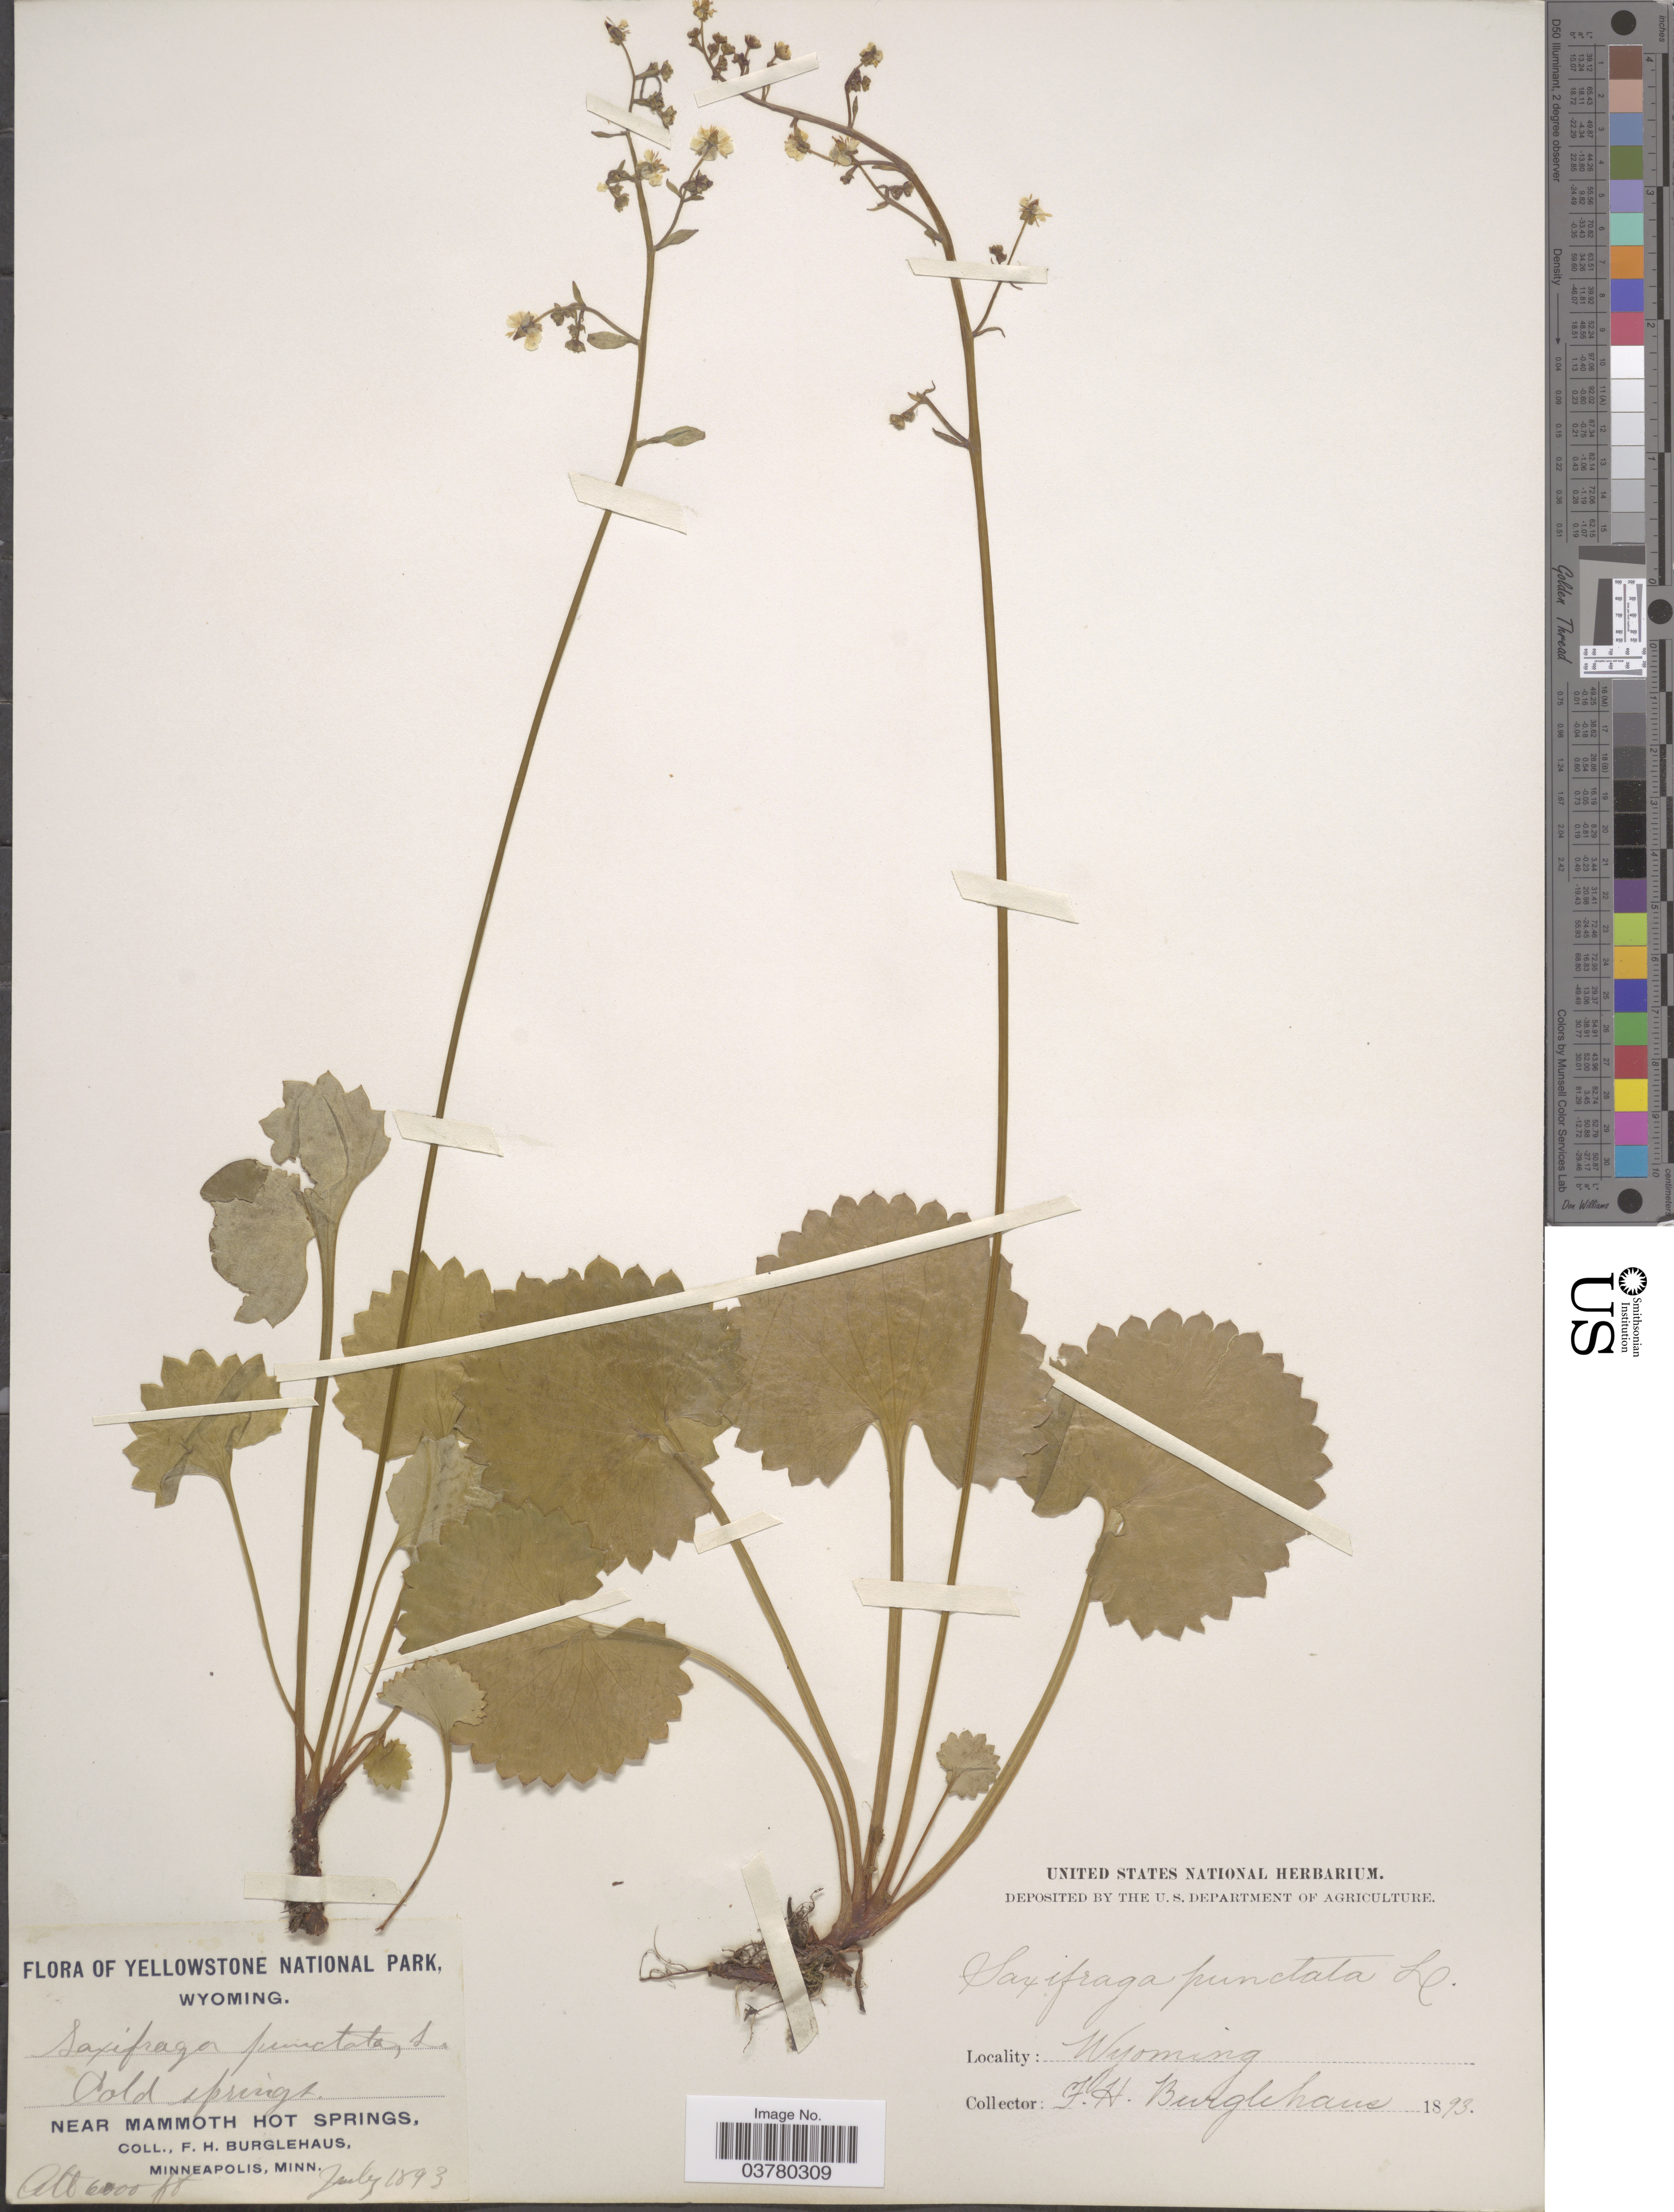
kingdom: Plantae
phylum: Tracheophyta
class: Magnoliopsida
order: Saxifragales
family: Saxifragaceae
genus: Micranthes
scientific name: Micranthes odontoloma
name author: (Piper) A. Heller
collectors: F. Burglehaus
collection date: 1893-07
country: United States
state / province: Wyoming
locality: Yellowstone National Park. Cold springs. Near Mammoth Hot Springs.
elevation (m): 1829